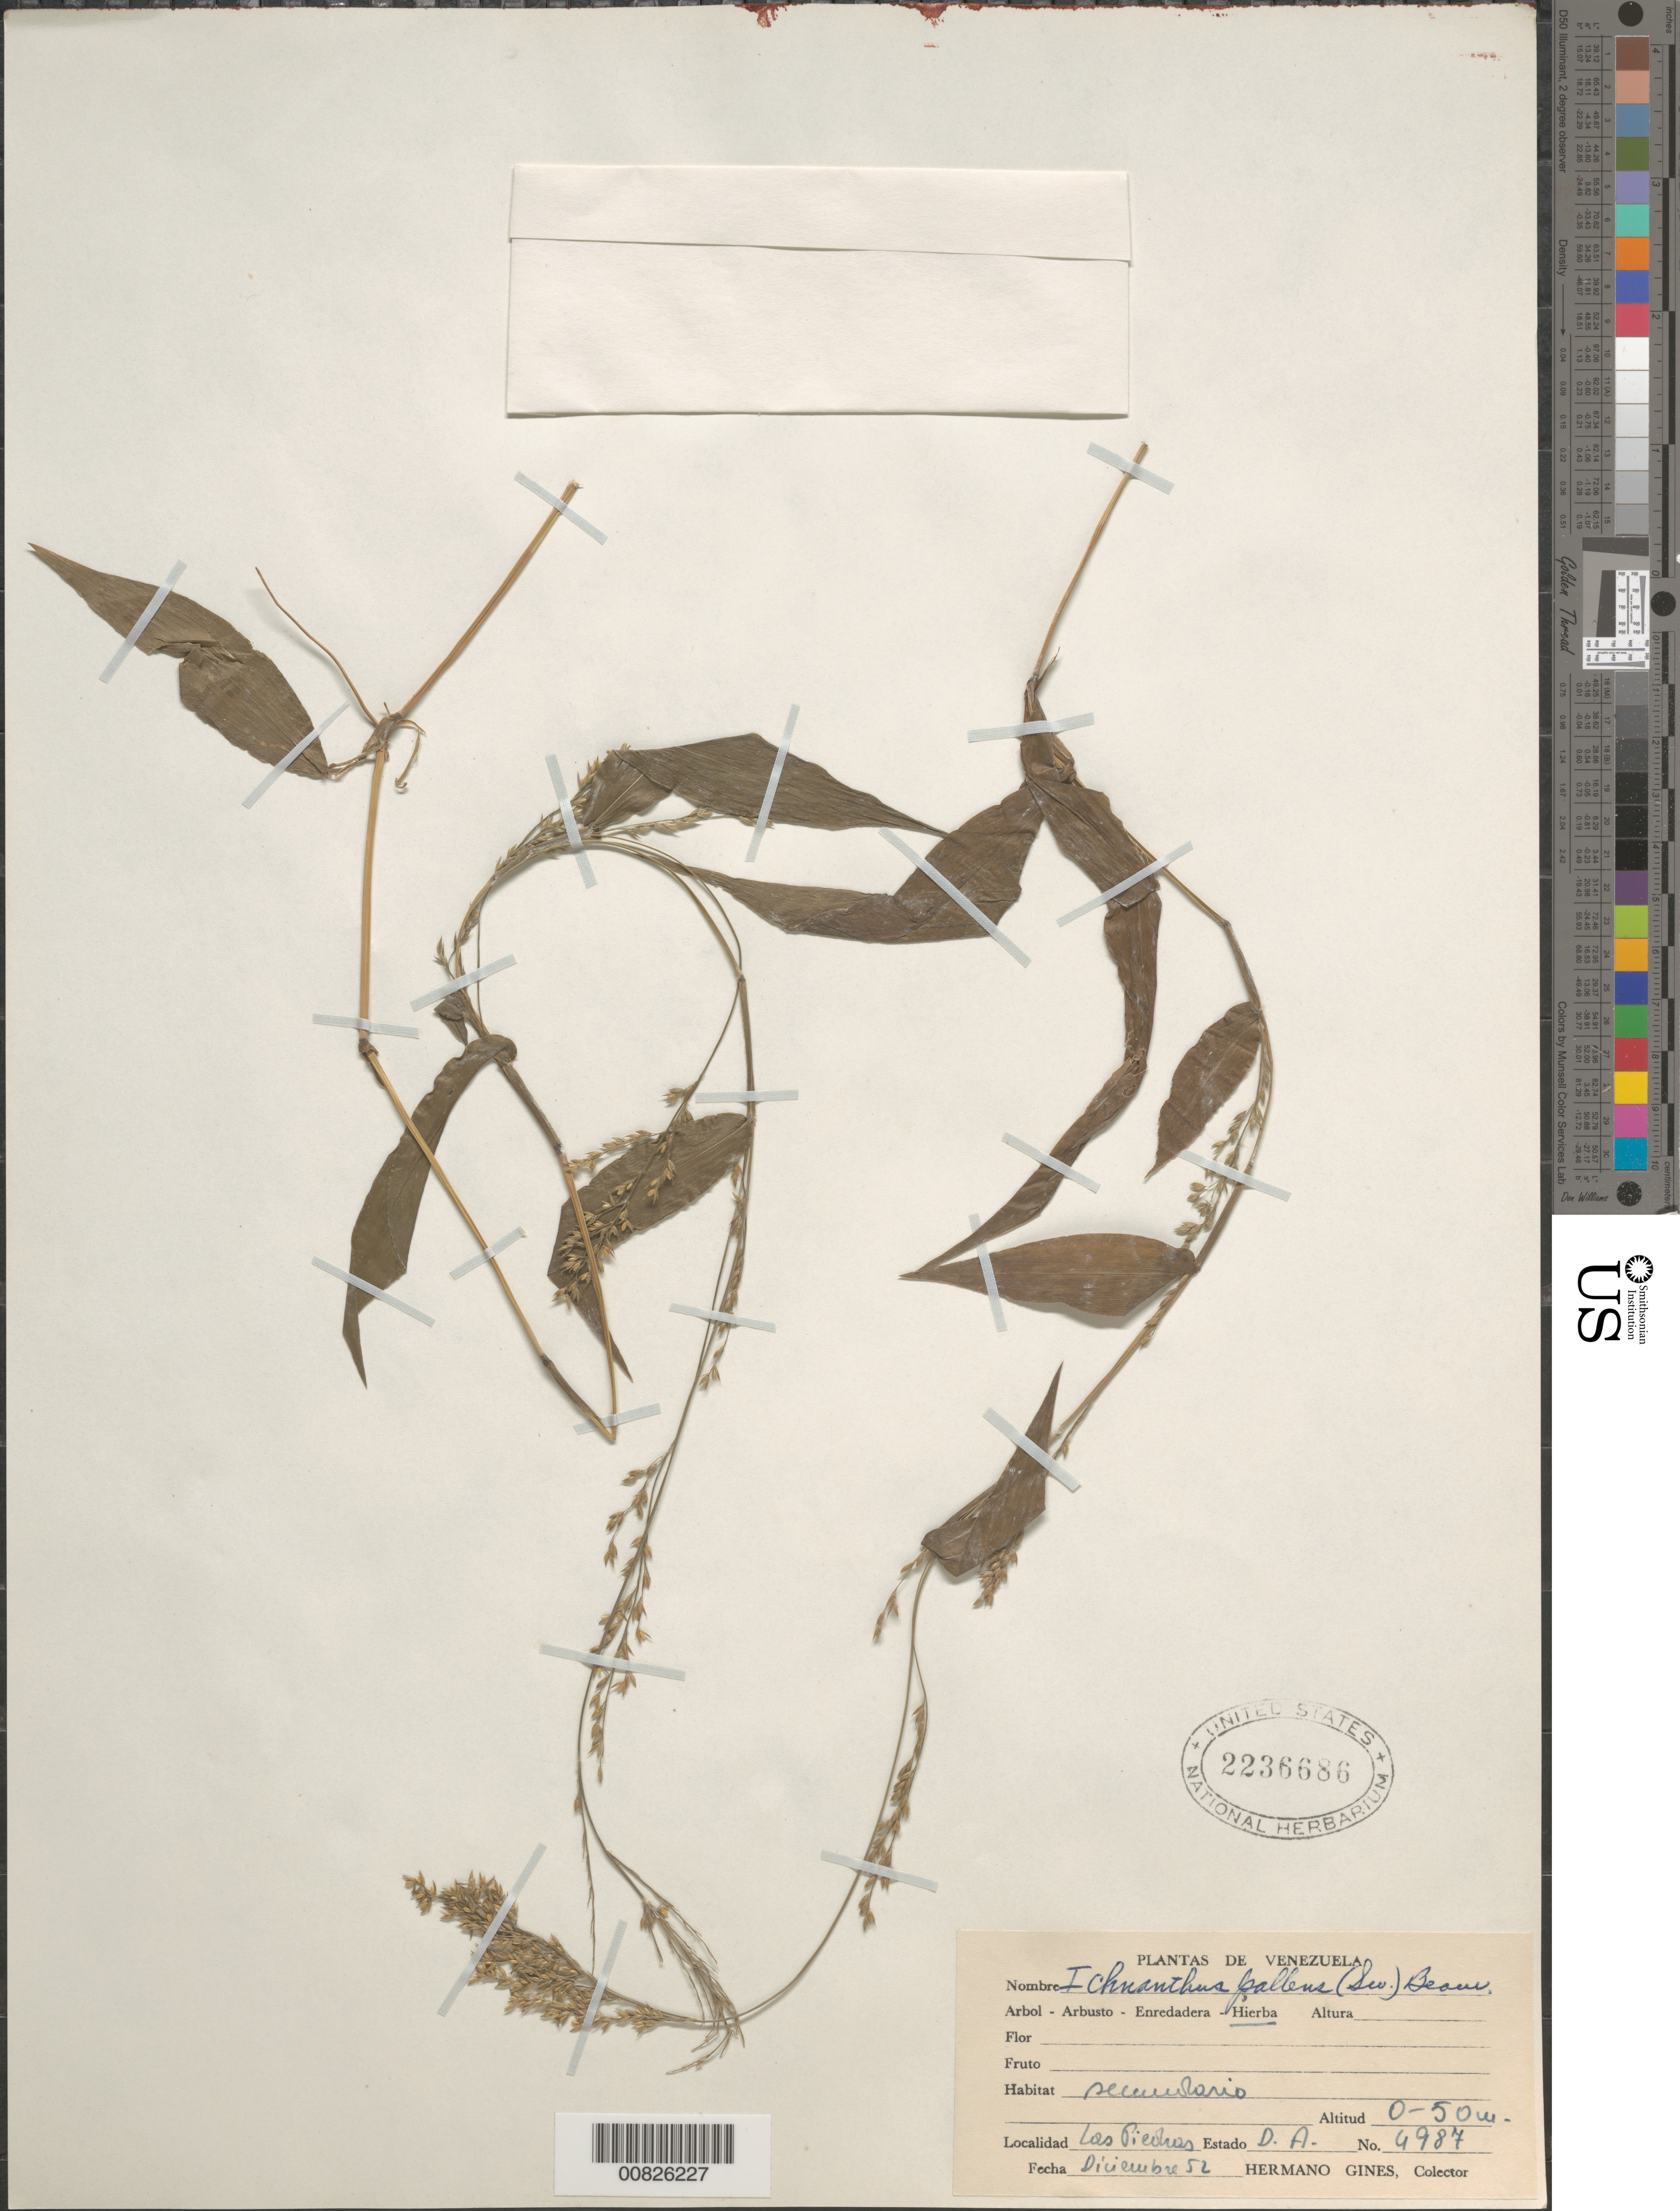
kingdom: Plantae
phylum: Tracheophyta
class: Liliopsida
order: Poales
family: Poaceae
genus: Ichnanthus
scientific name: Ichnanthus pallens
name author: (Sw.) Munro ex Benth.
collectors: H. Gines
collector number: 4987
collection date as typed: Dec-52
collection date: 1952-12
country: Venezuela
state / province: Delta Amacuro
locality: Los Piedras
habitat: Secondary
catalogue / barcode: US 2236686